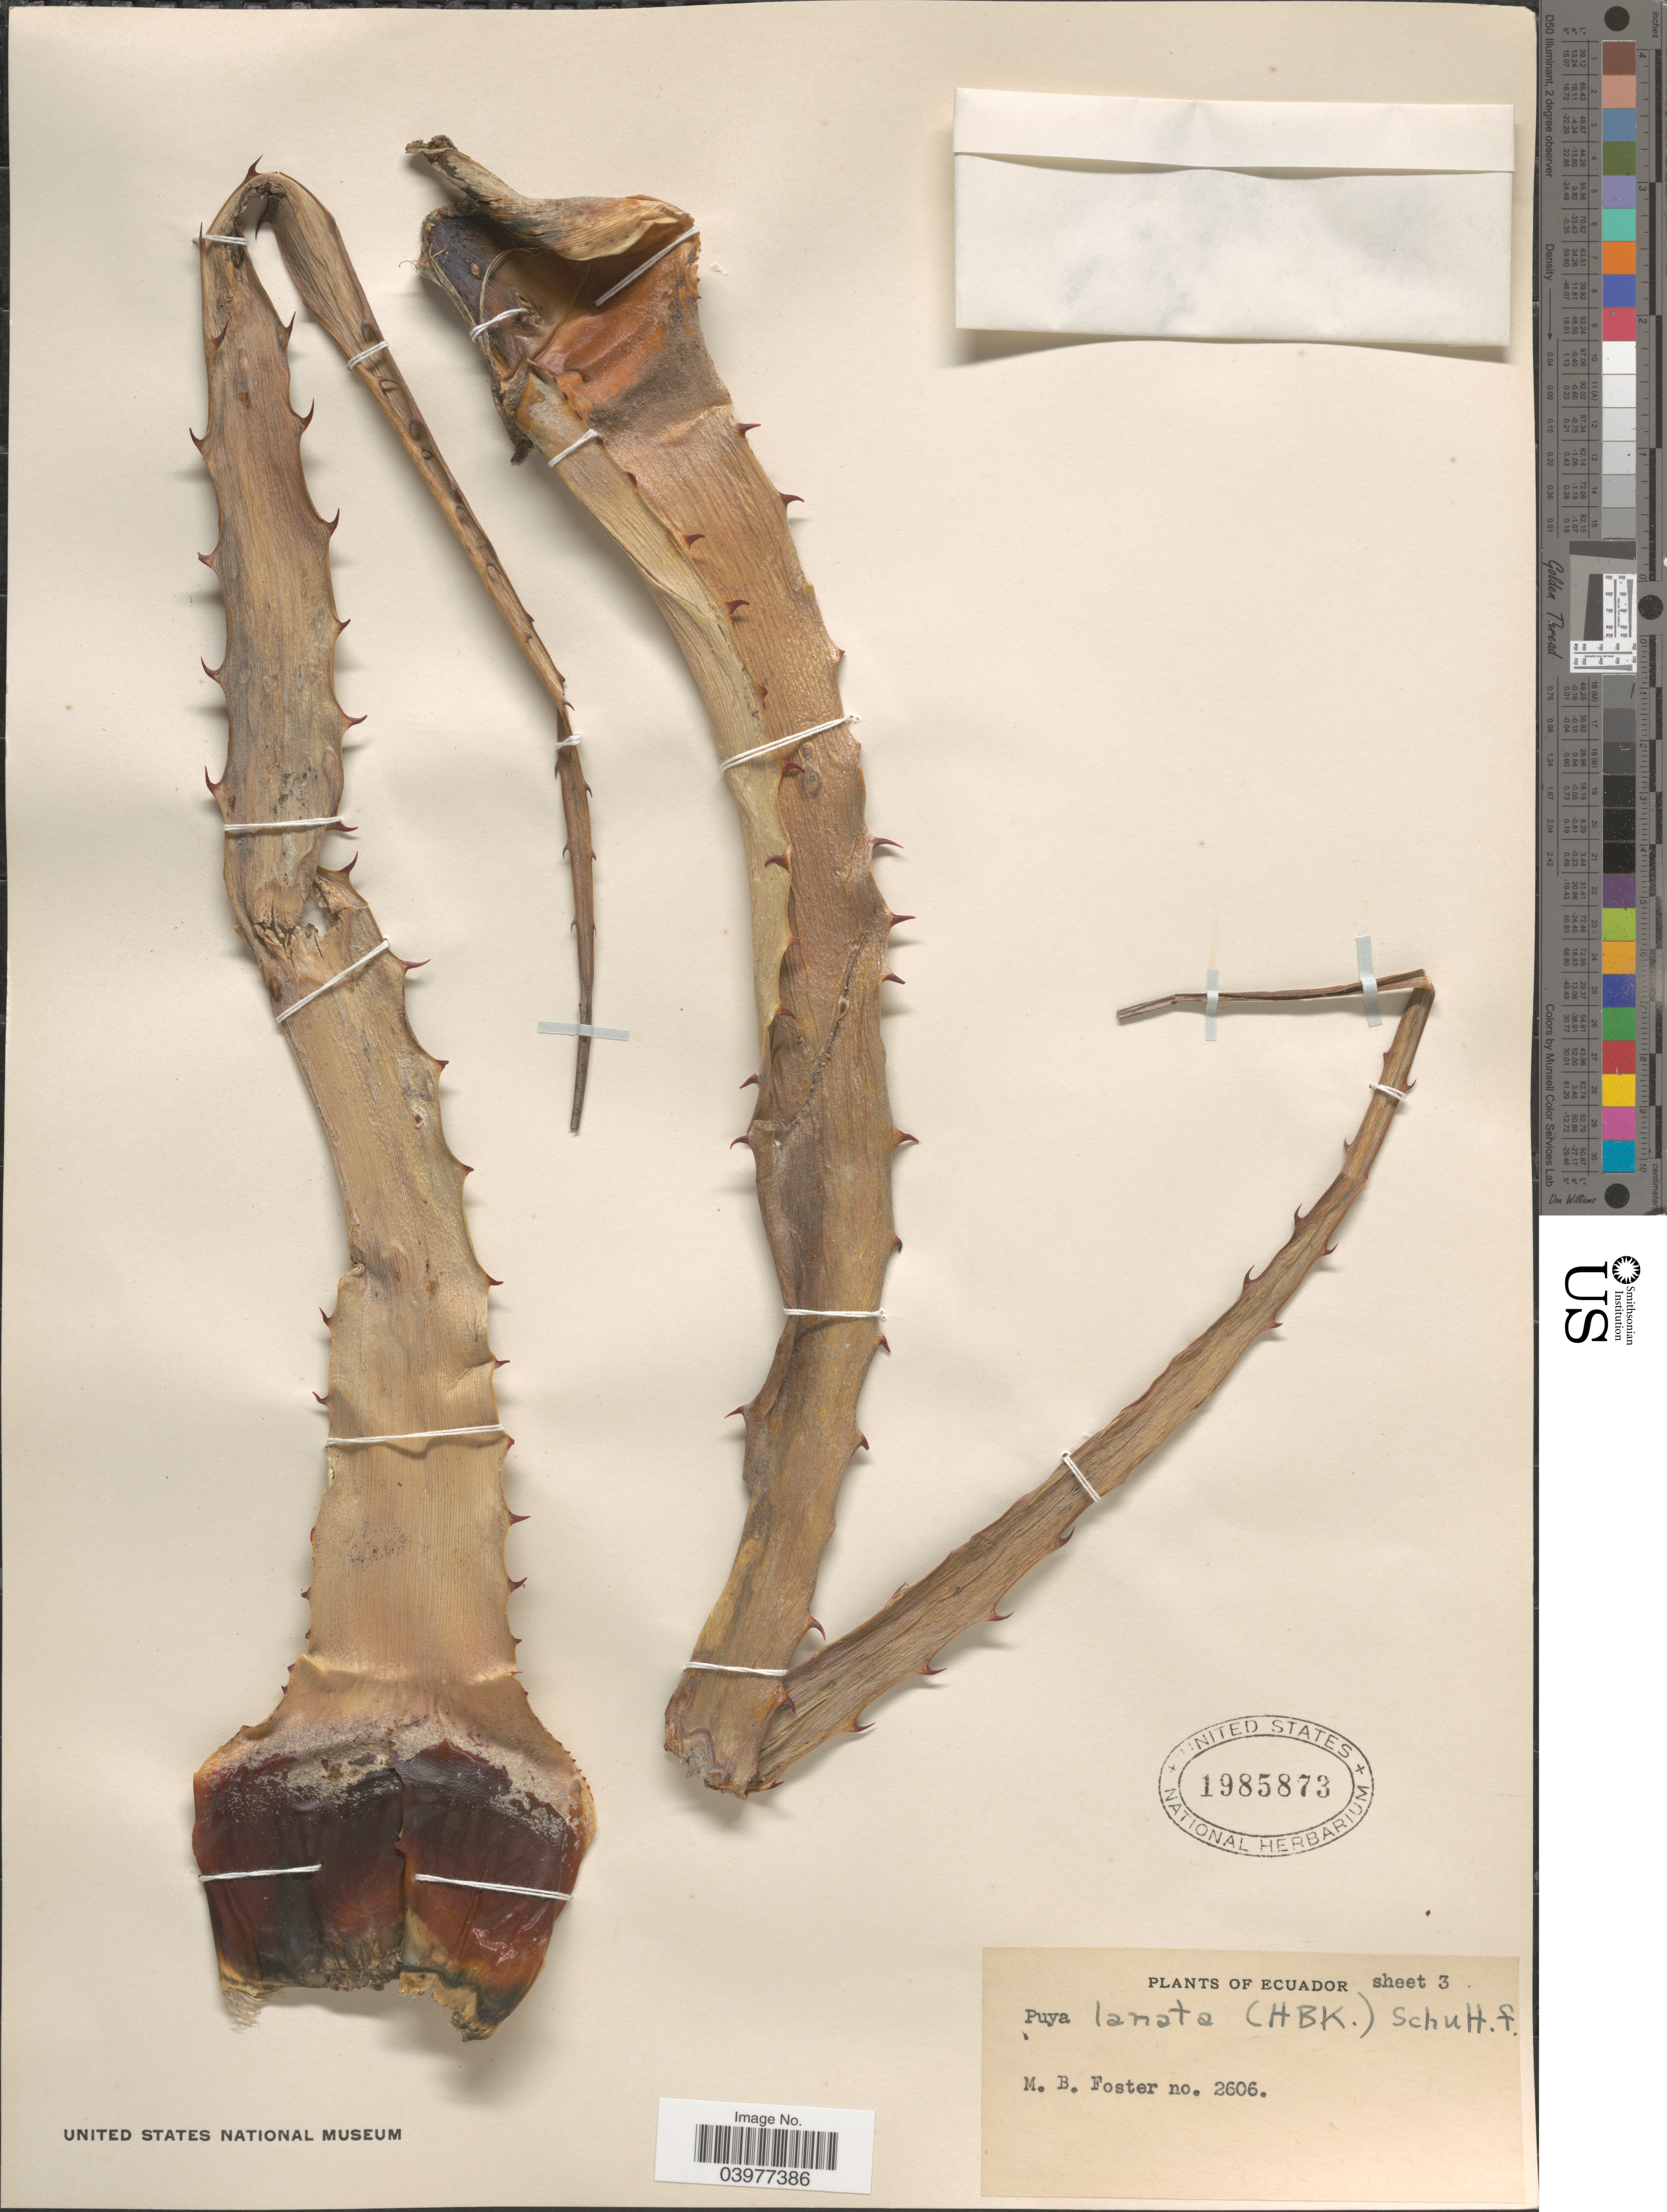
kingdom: Plantae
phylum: Tracheophyta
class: Liliopsida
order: Poales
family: Bromeliaceae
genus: Puya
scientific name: Puya lanata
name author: (Kunth) Schult. f.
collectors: M. B. Foster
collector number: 2606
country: Ecuador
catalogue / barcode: US 1985873